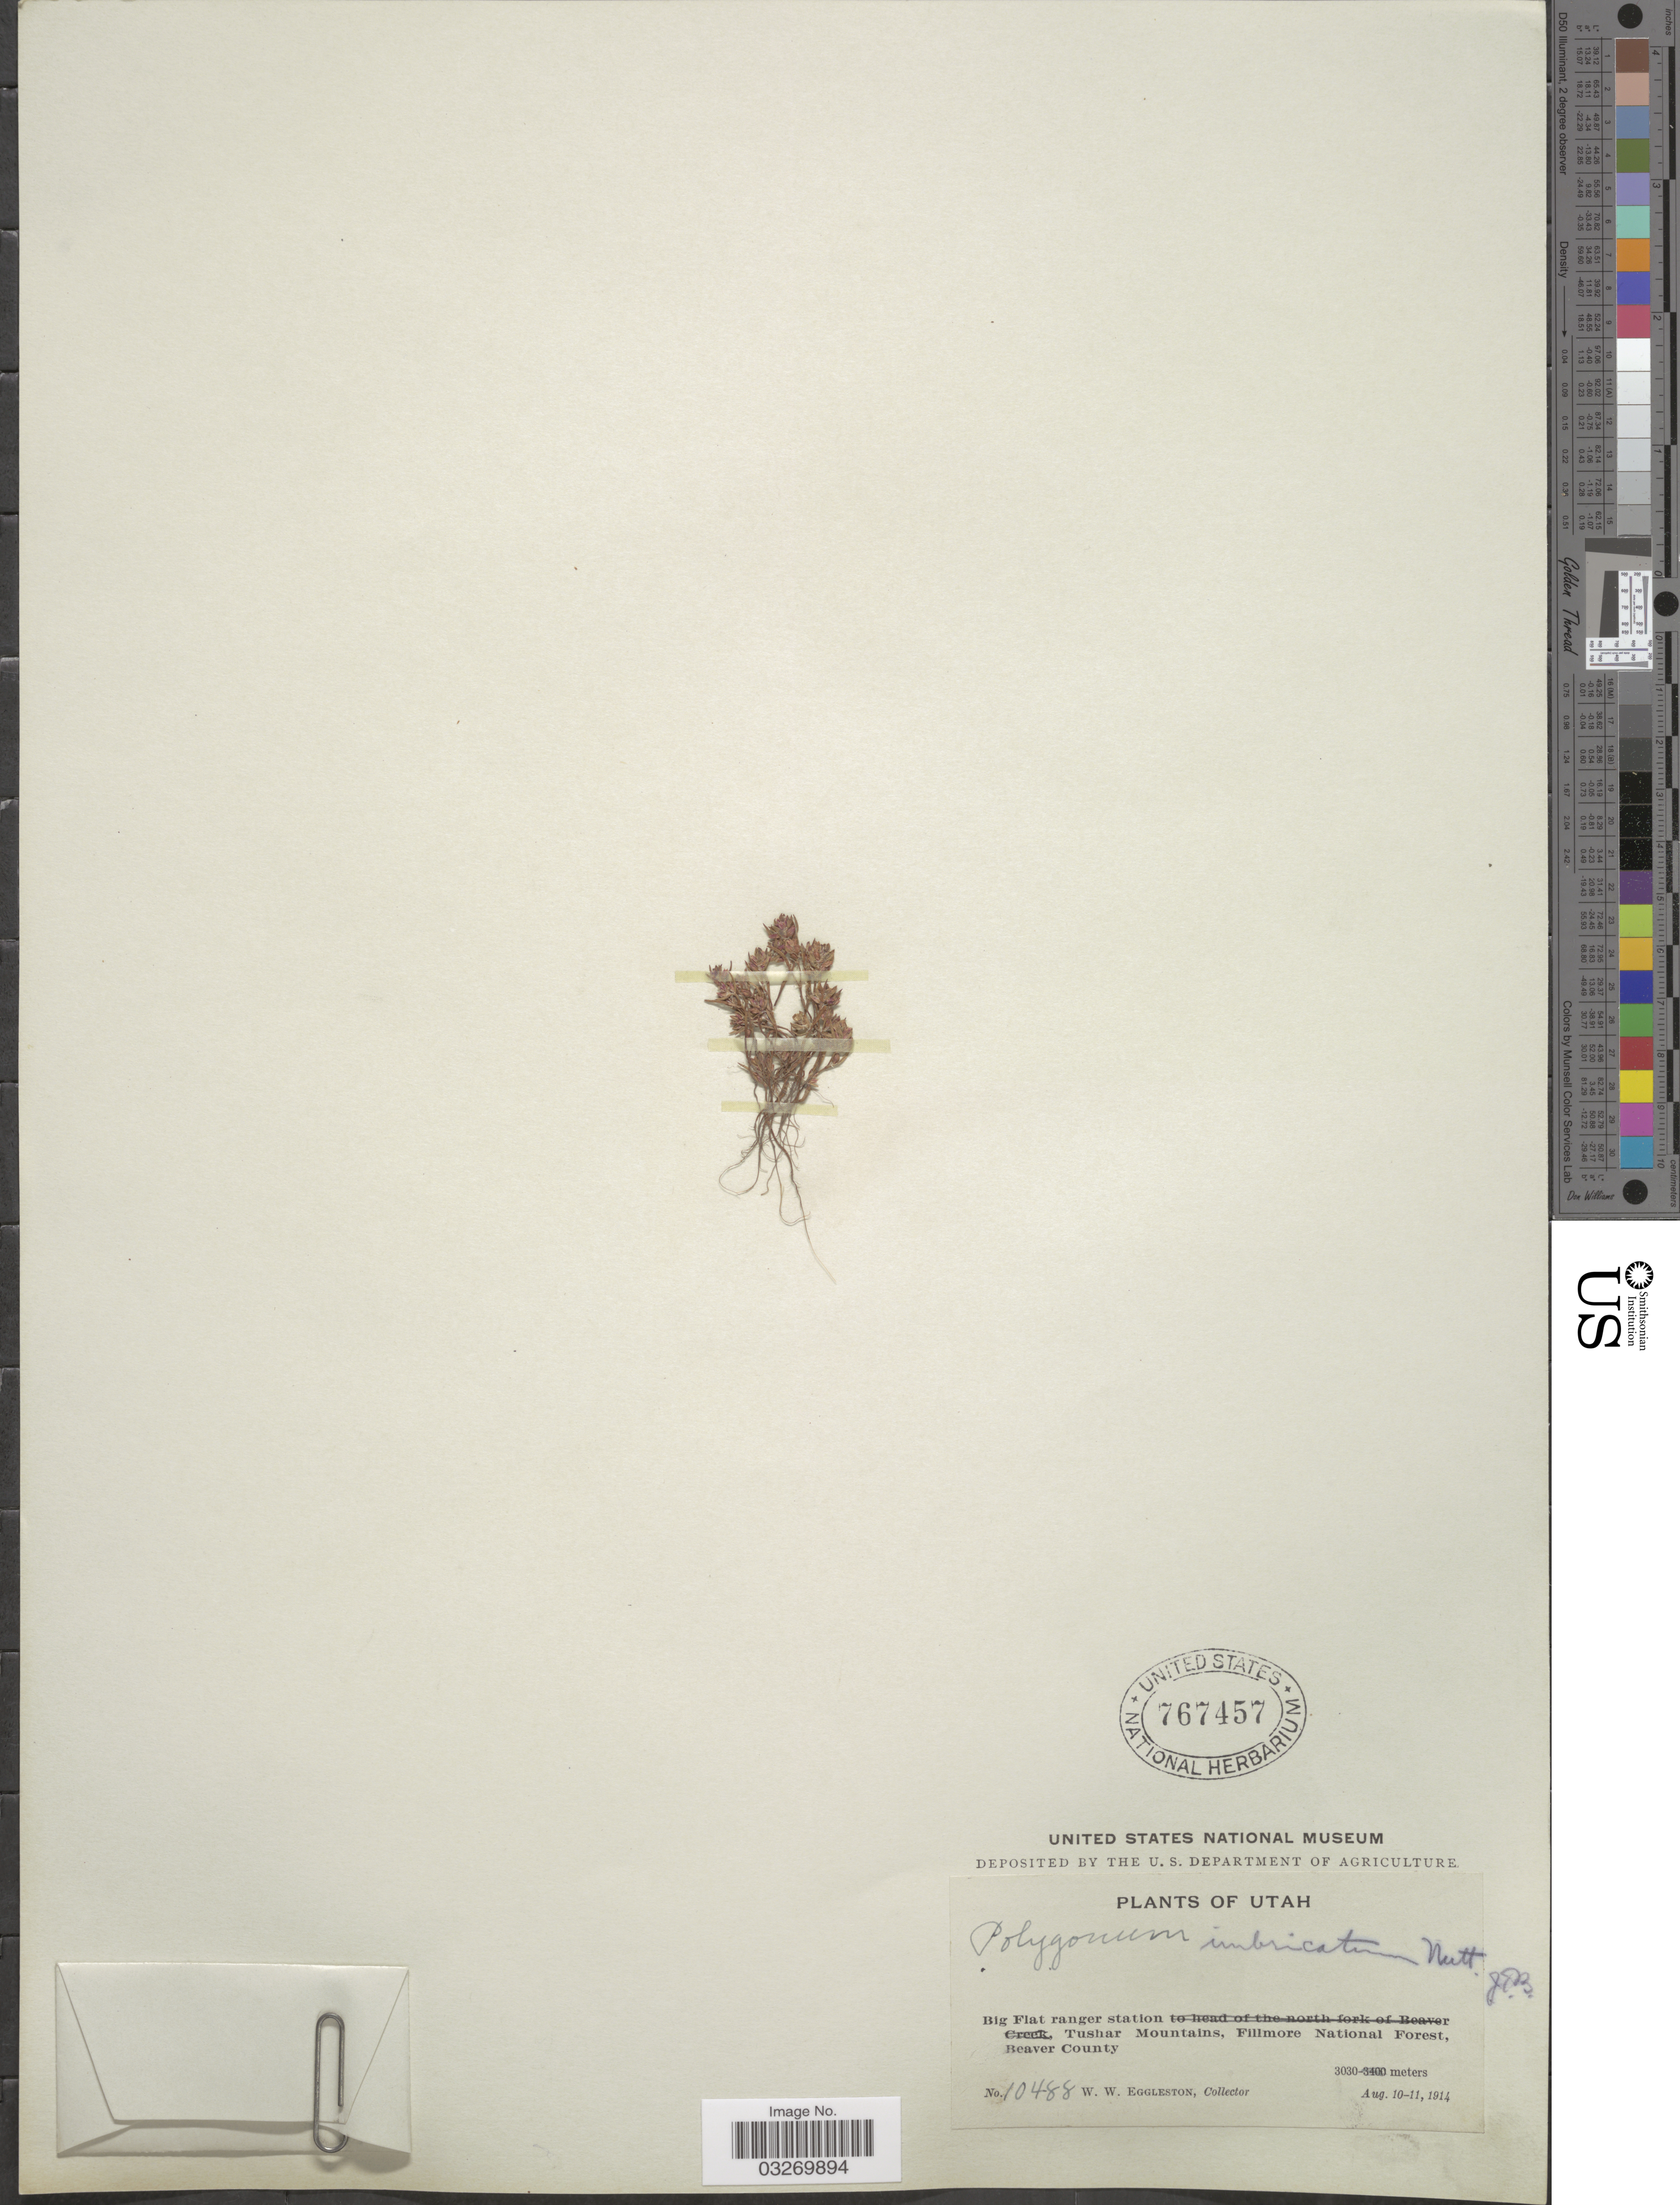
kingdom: Plantae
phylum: Tracheophyta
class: Magnoliopsida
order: Caryophyllales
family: Polygonaceae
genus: Polygonum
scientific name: Polygonum imbricatum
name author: Nutt. ex S. Watson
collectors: W. W. Eggleston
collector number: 10488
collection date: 1914-08-10/1914-08-11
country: United States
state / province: Utah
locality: Big Flat ranger station. Tushar Mountains, Fillmore National Forest, Beaver County.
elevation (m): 3030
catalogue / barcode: US 767457